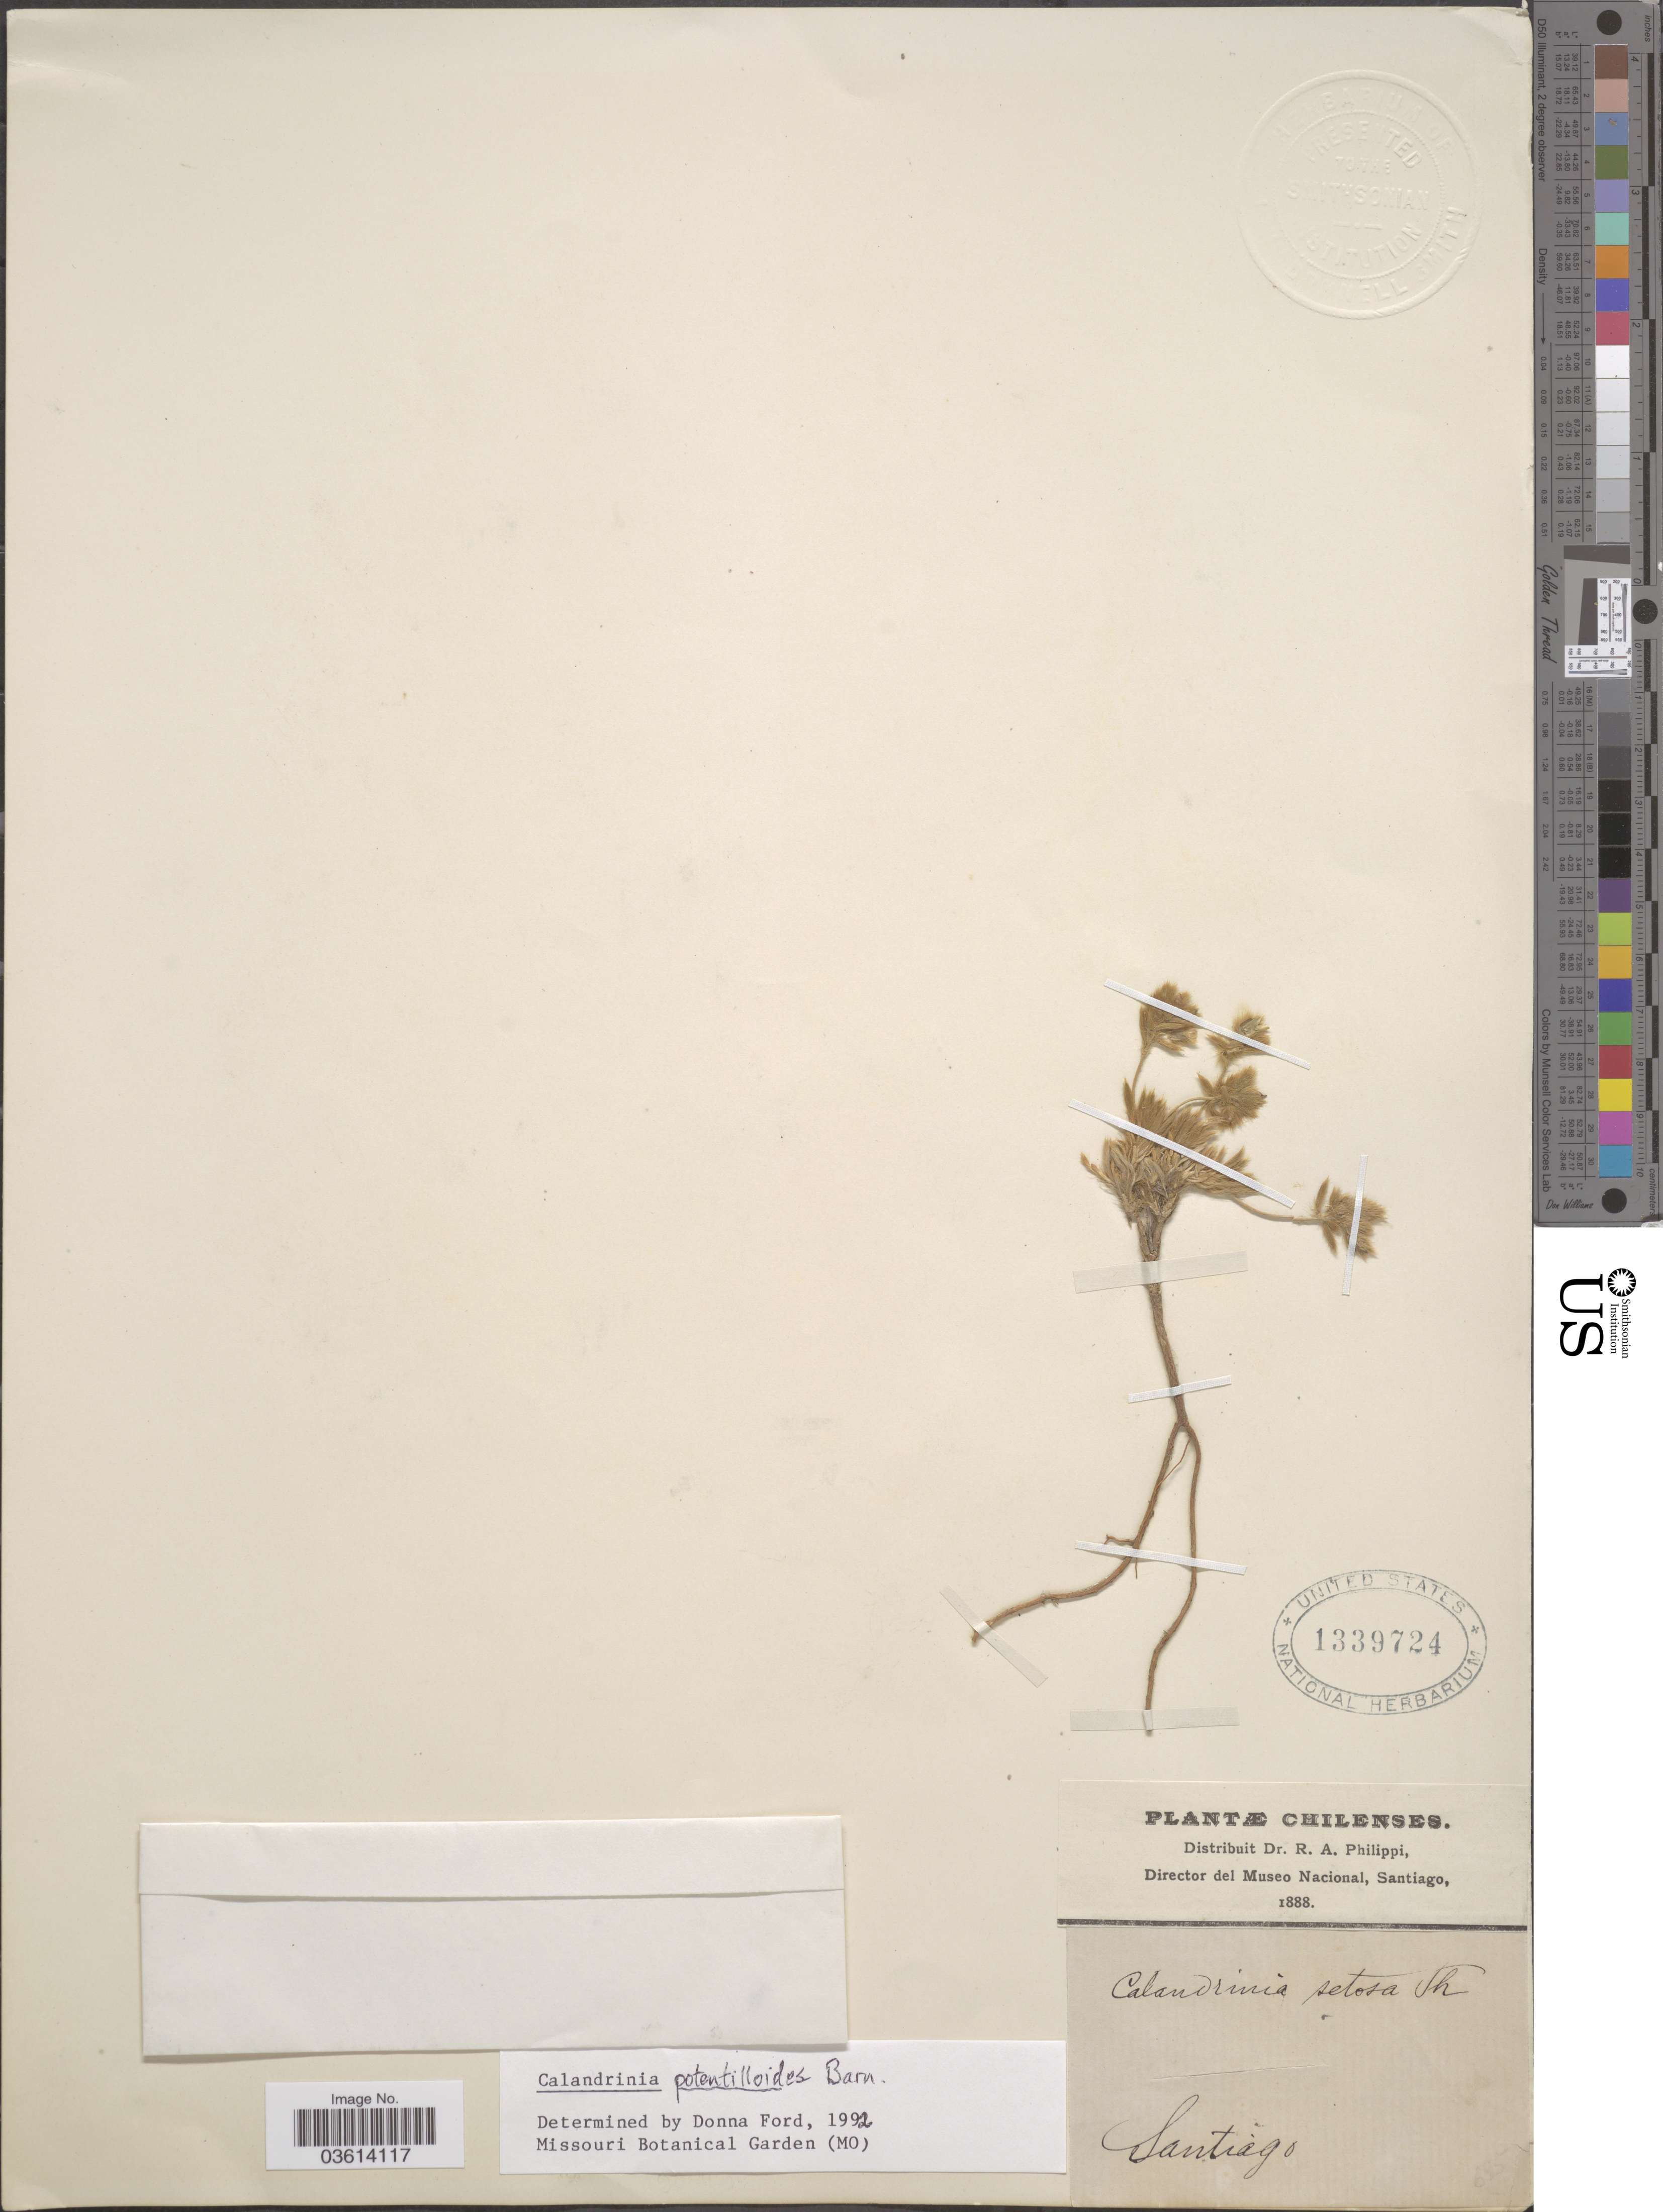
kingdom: Plantae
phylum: Tracheophyta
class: Magnoliopsida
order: Caryophyllales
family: Montiaceae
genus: Montiopsis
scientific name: Montiopsis potentilloides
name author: (Barnéoud) D.I. Ford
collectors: ex. herb. R.A. Philippi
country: Chile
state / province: Región Metropolitana (RM)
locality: Santiago.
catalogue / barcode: US 1339724